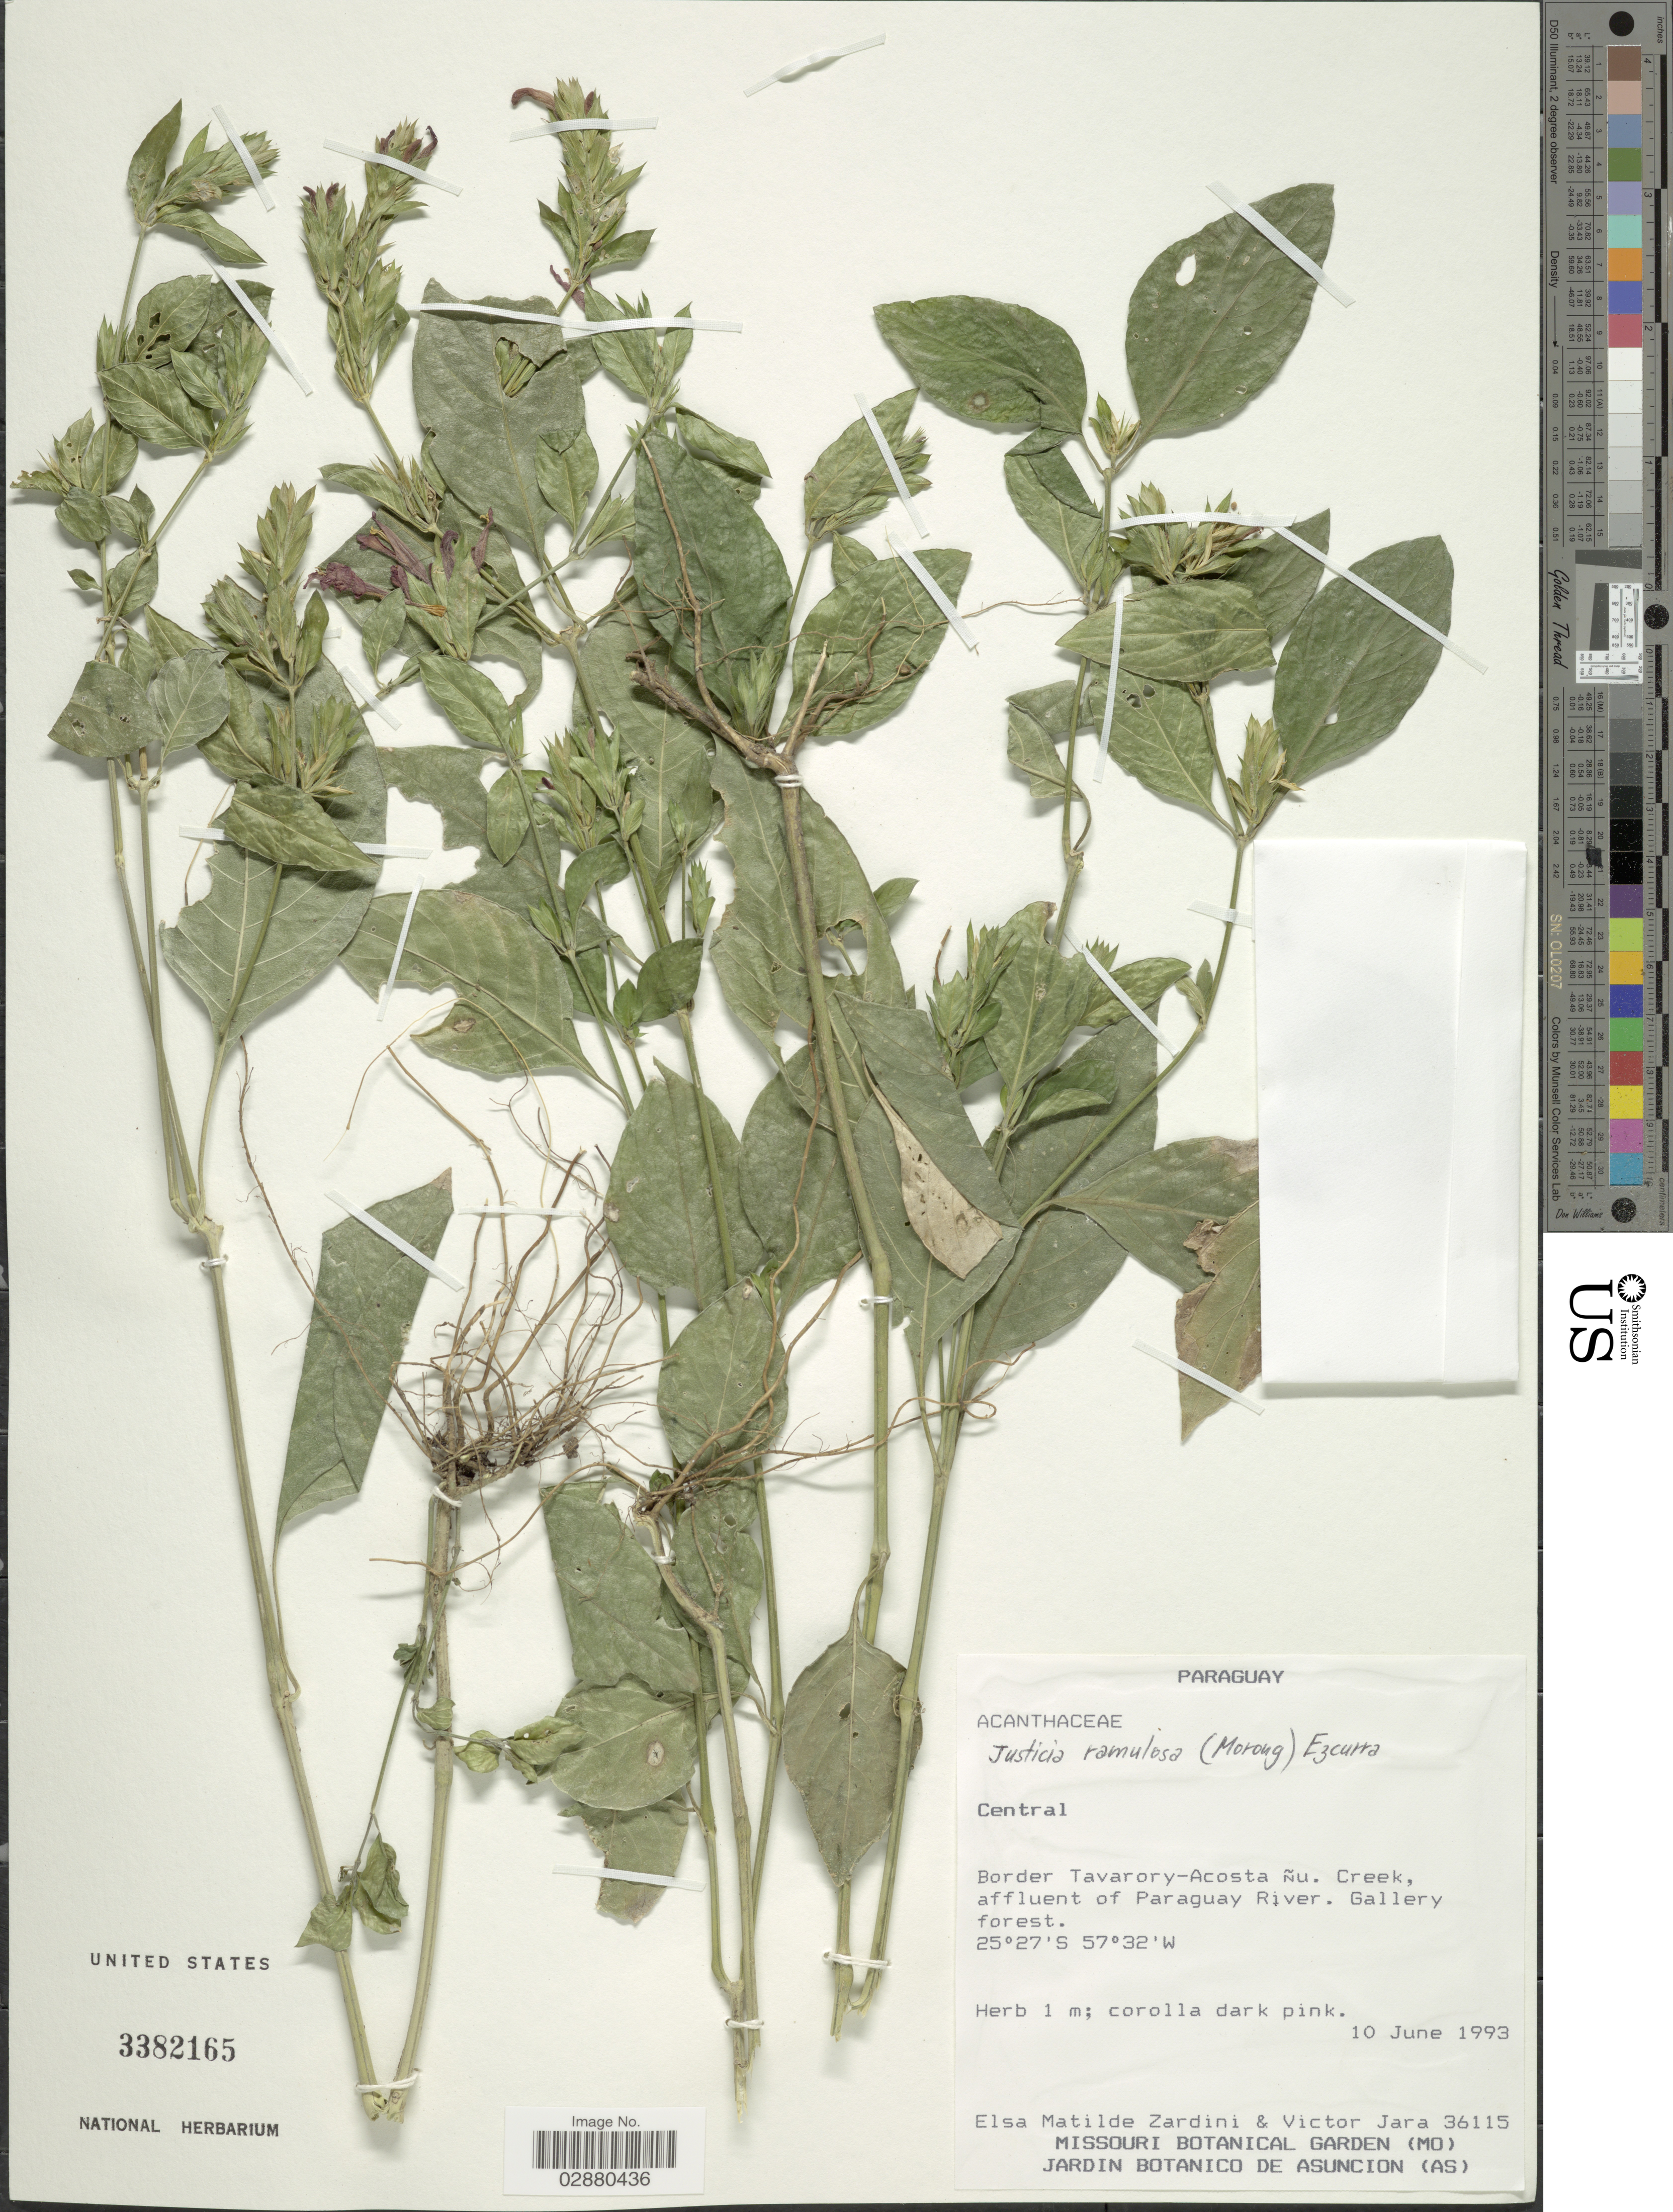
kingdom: Plantae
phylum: Tracheophyta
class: Magnoliopsida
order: Lamiales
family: Acanthaceae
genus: Justicia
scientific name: Justicia ramulosa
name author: (Morong) C. Ezcurra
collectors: E. M. Zardini & V. Jara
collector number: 36115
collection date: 1993-06-10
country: Paraguay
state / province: Central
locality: Border Tavarory-Acosta ñu. Creek, affluent of Paraguay River.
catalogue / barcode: US 3382165